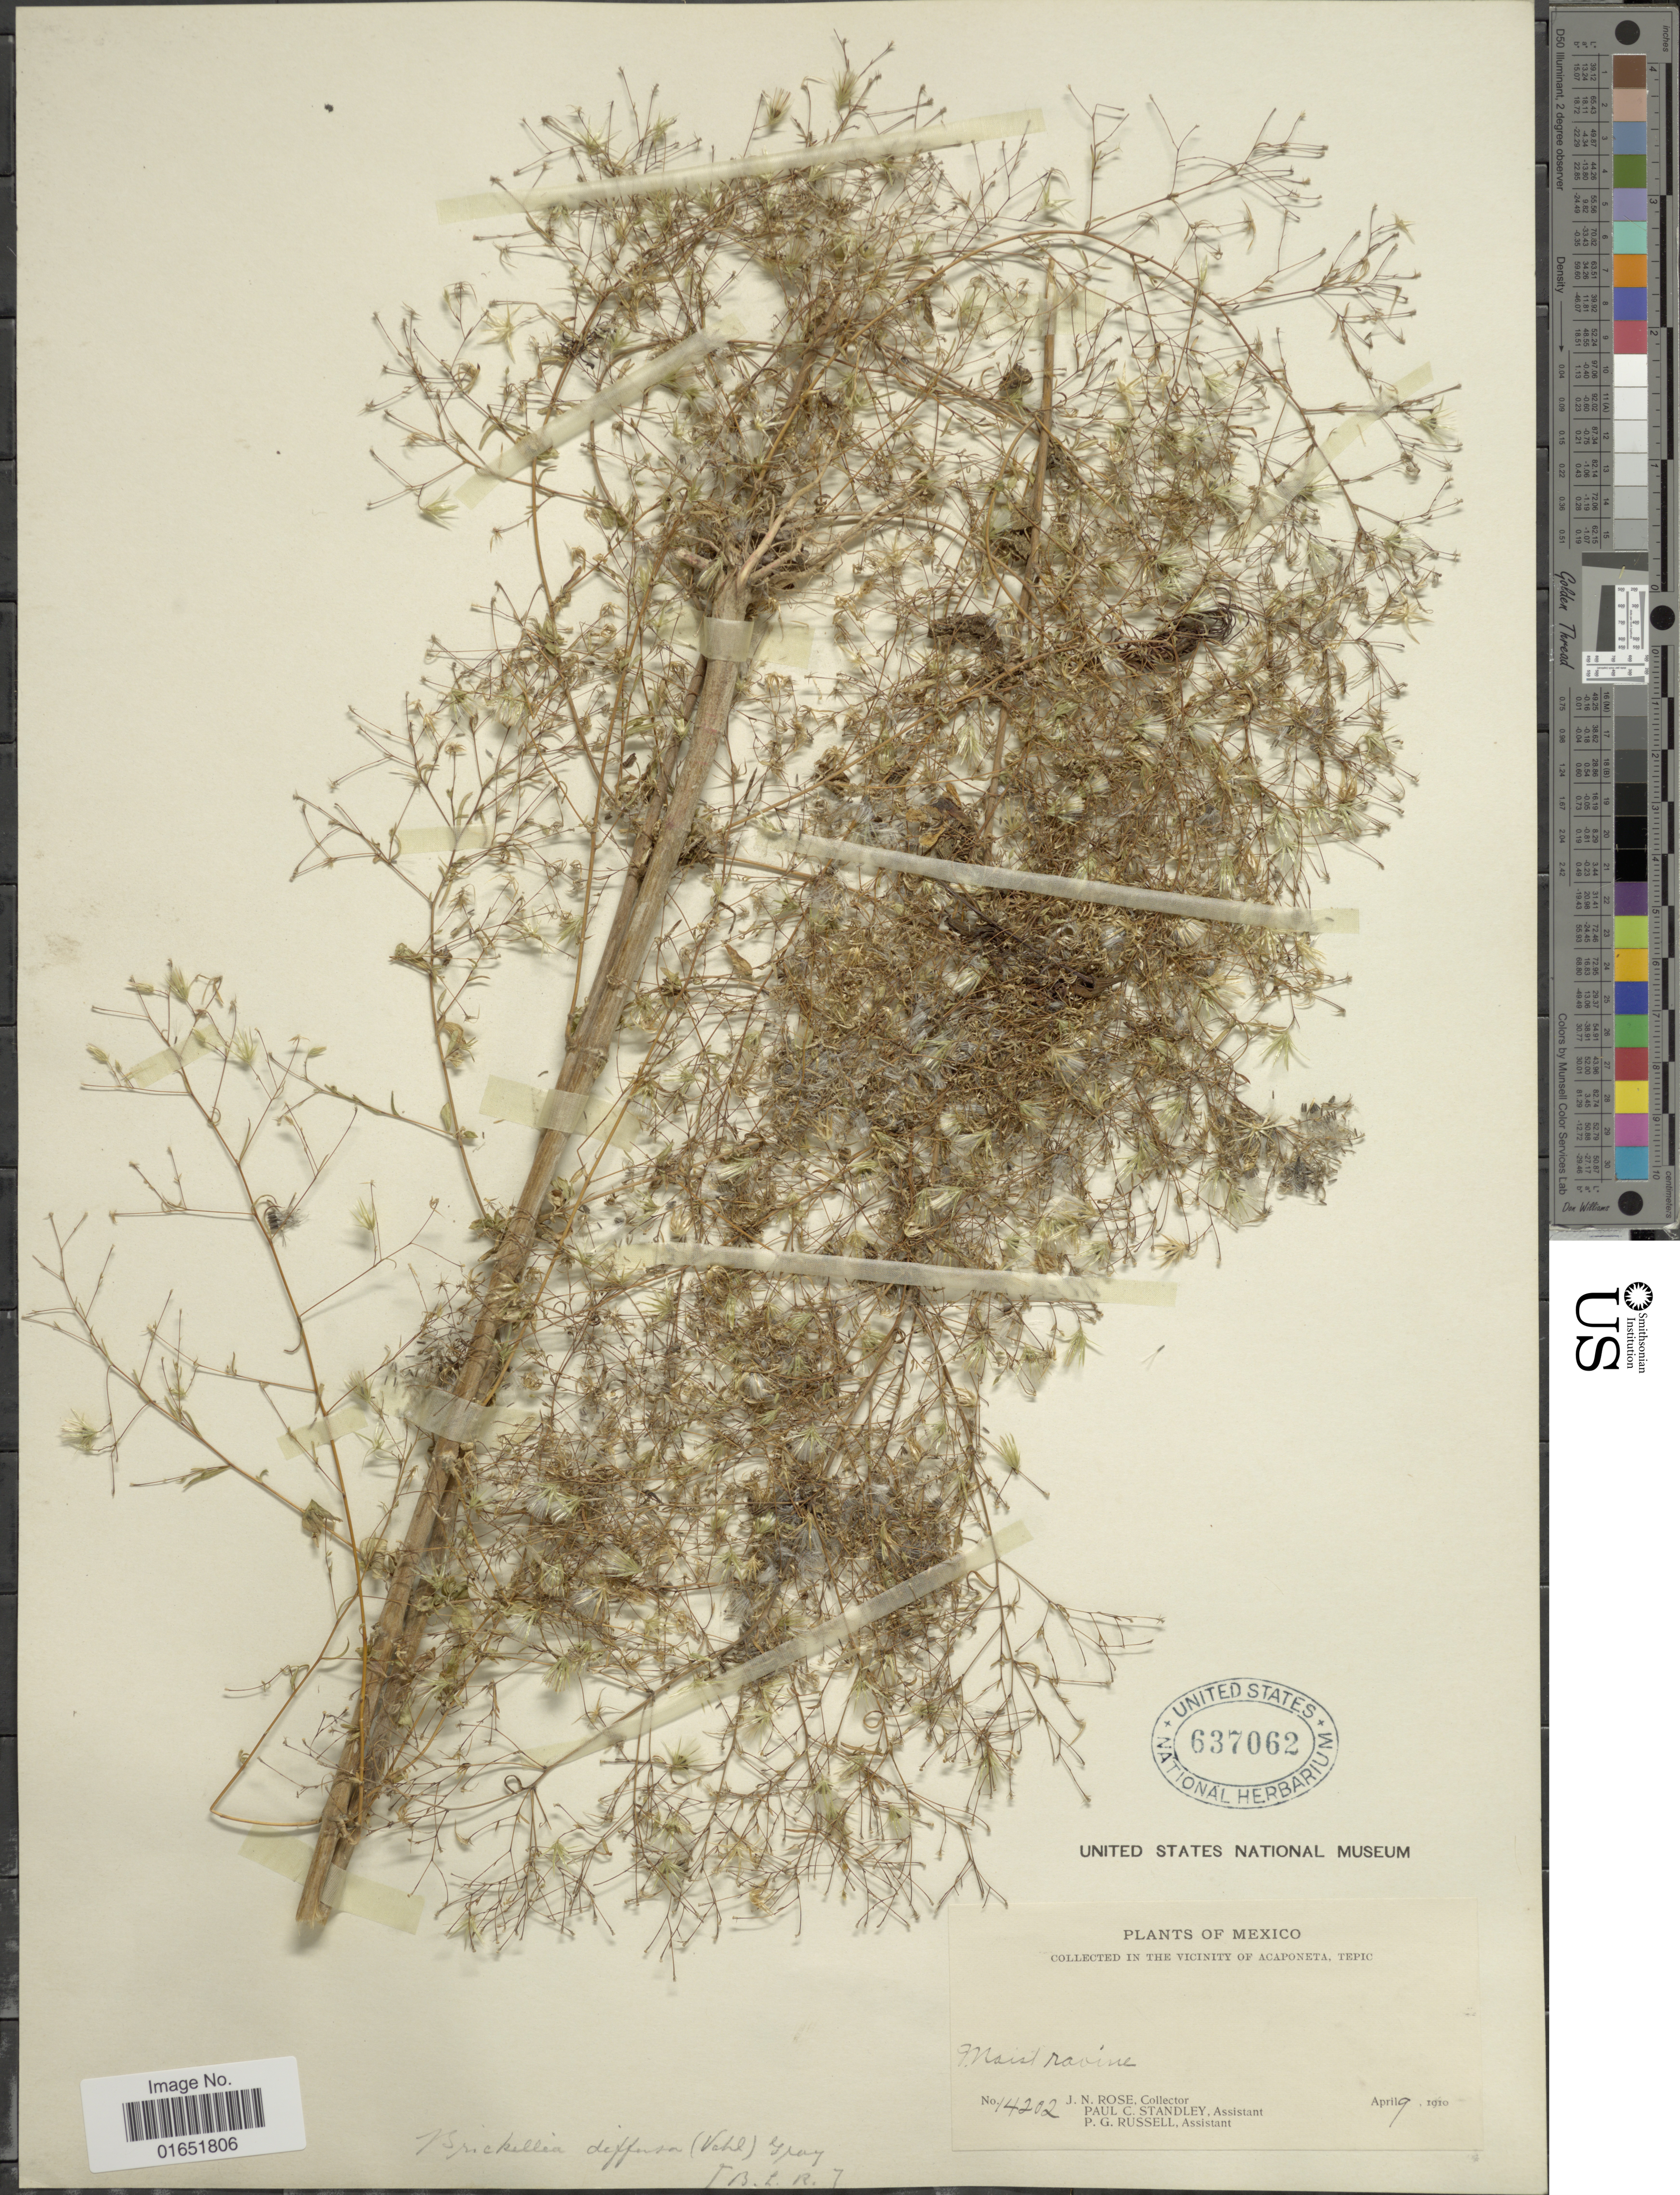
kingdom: Plantae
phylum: Tracheophyta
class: Magnoliopsida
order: Asterales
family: Asteraceae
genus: Brickellia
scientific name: Brickellia diffusa M.E. Jones, nom illeg.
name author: M.E. Jones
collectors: J. N. Rose, P. C. Standley & P. G. Russell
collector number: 14202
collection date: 1910-04-09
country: Mexico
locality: In the Vicinity of Acaponeta, Tepic, Moist ravine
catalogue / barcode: US 637062